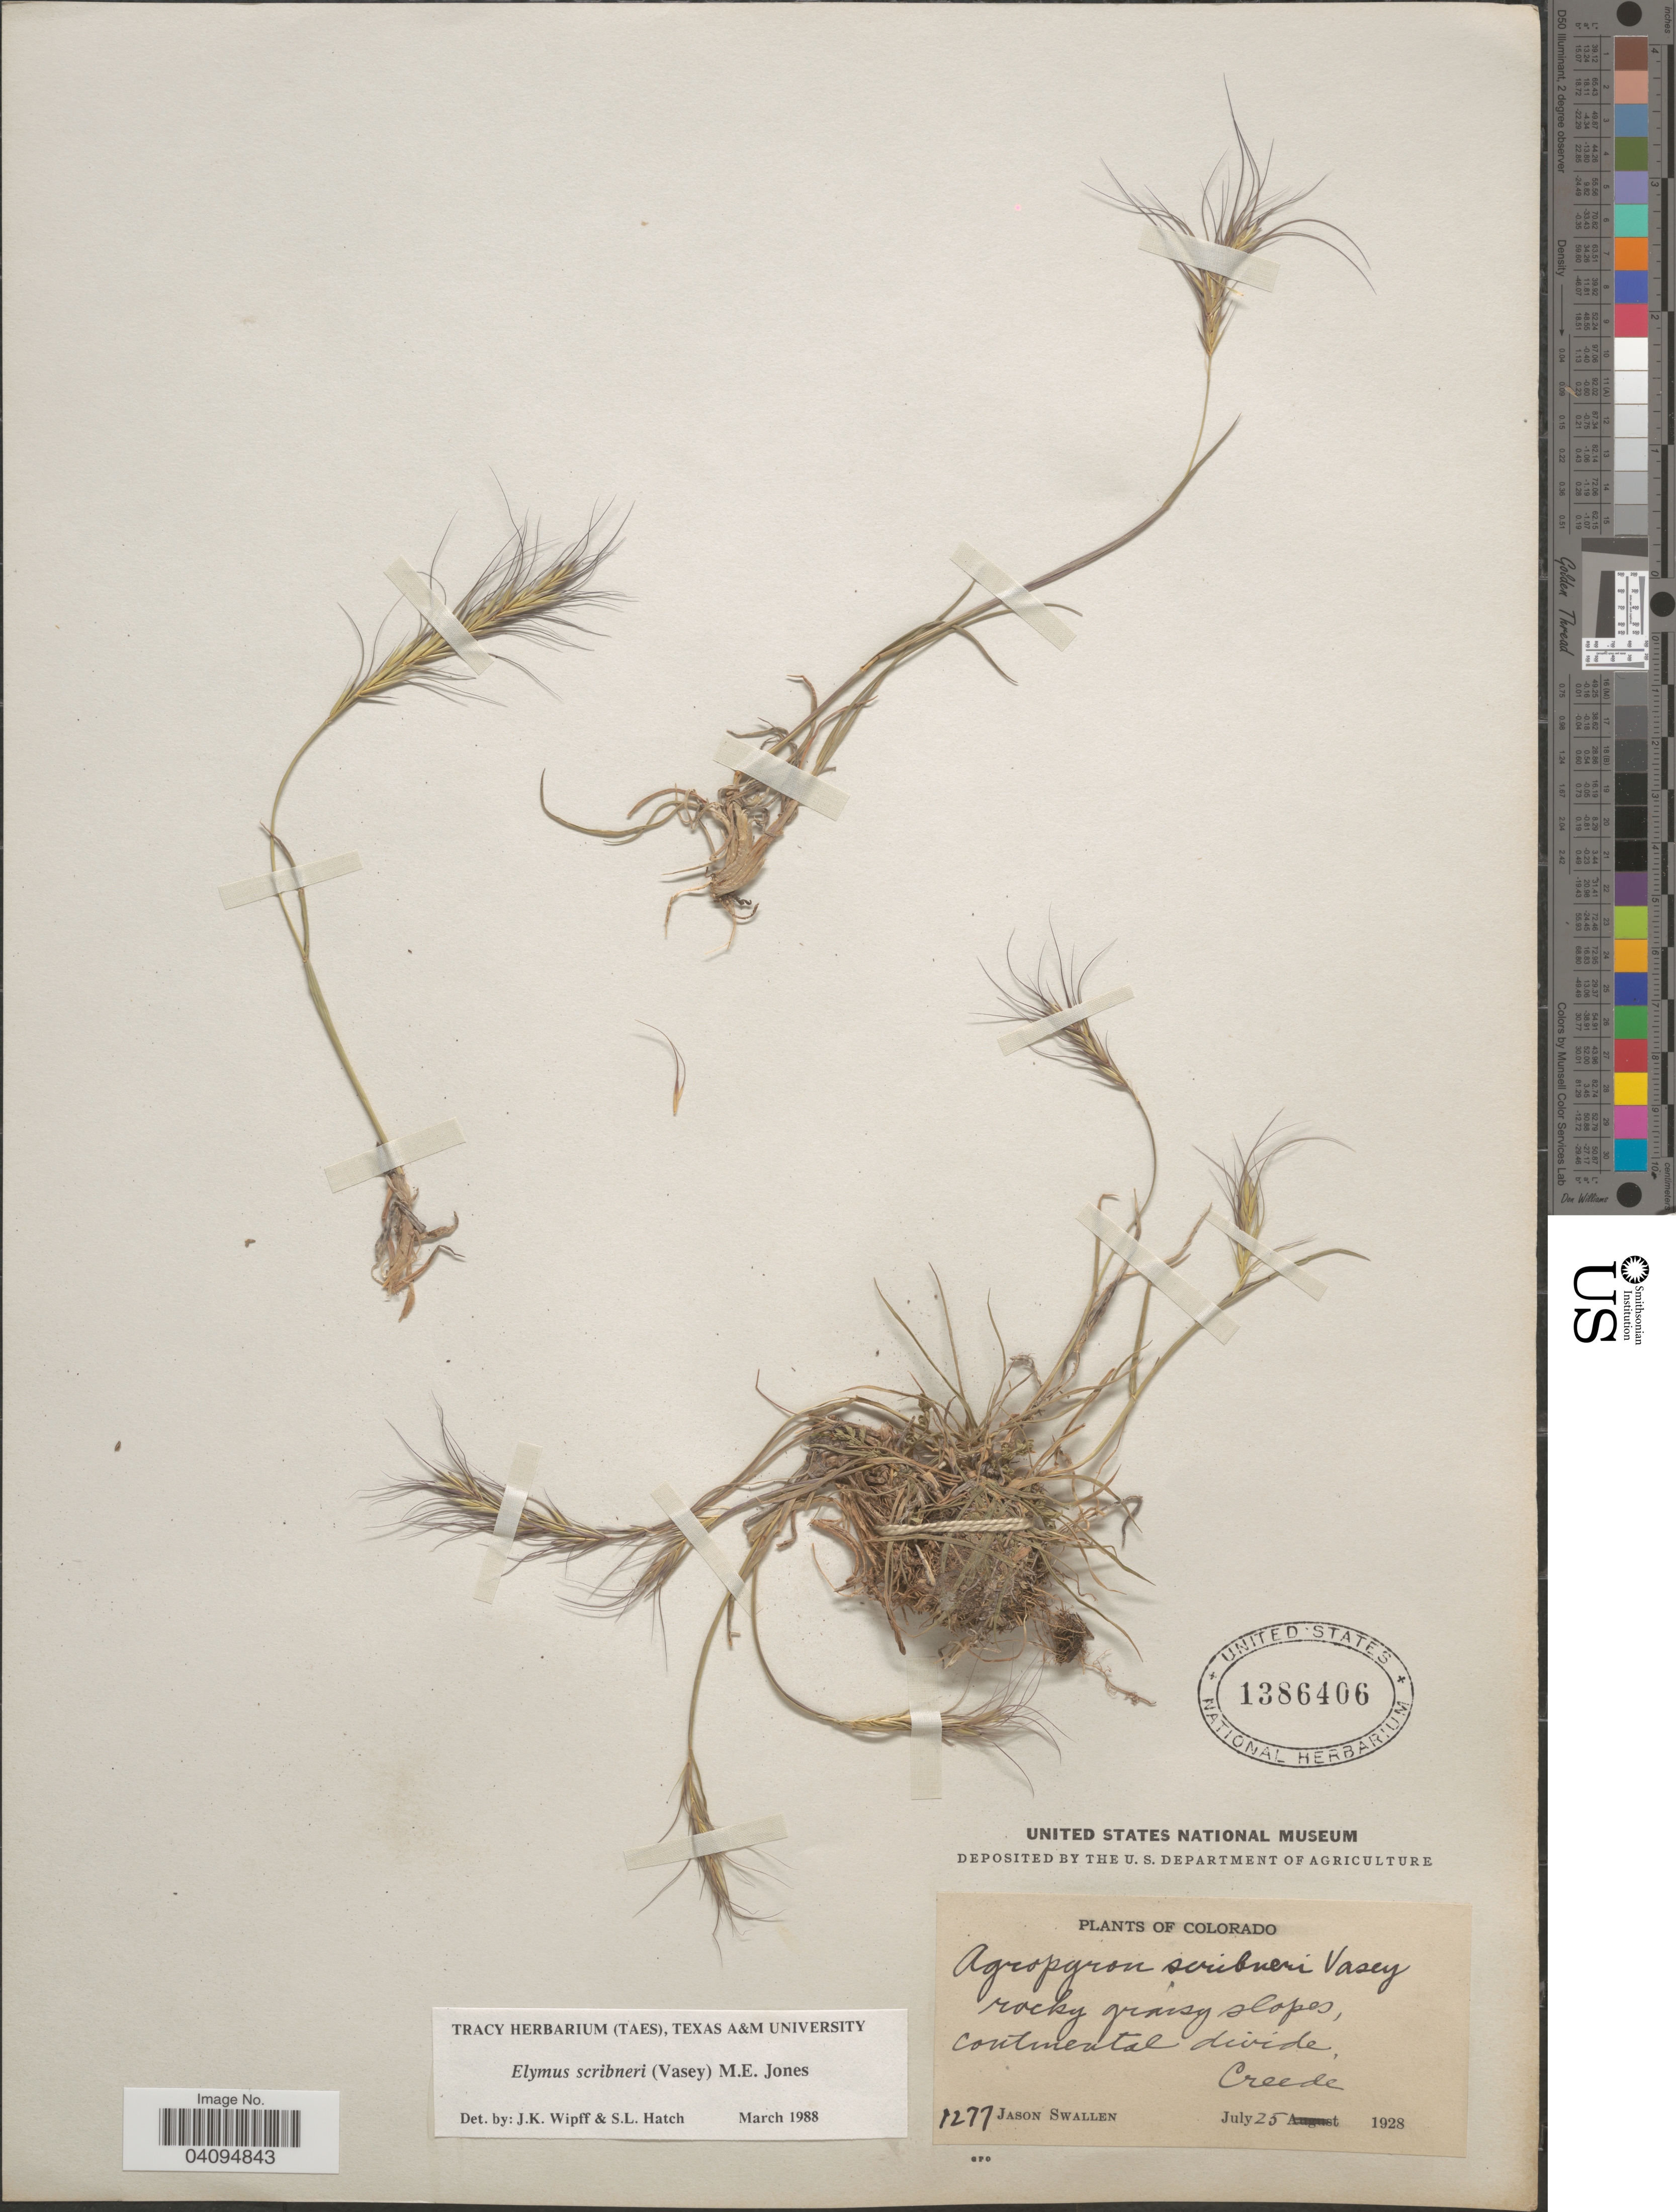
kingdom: Plantae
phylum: Tracheophyta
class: Liliopsida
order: Poales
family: Poaceae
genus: Elymus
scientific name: Elymus scribneri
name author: (Vasey) M.E. Jones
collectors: J. R. Swallen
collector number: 1277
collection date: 1928-07-25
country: United States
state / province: Colorado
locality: Rocky grassy slopes, continental divide, Creede.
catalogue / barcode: US 1386406